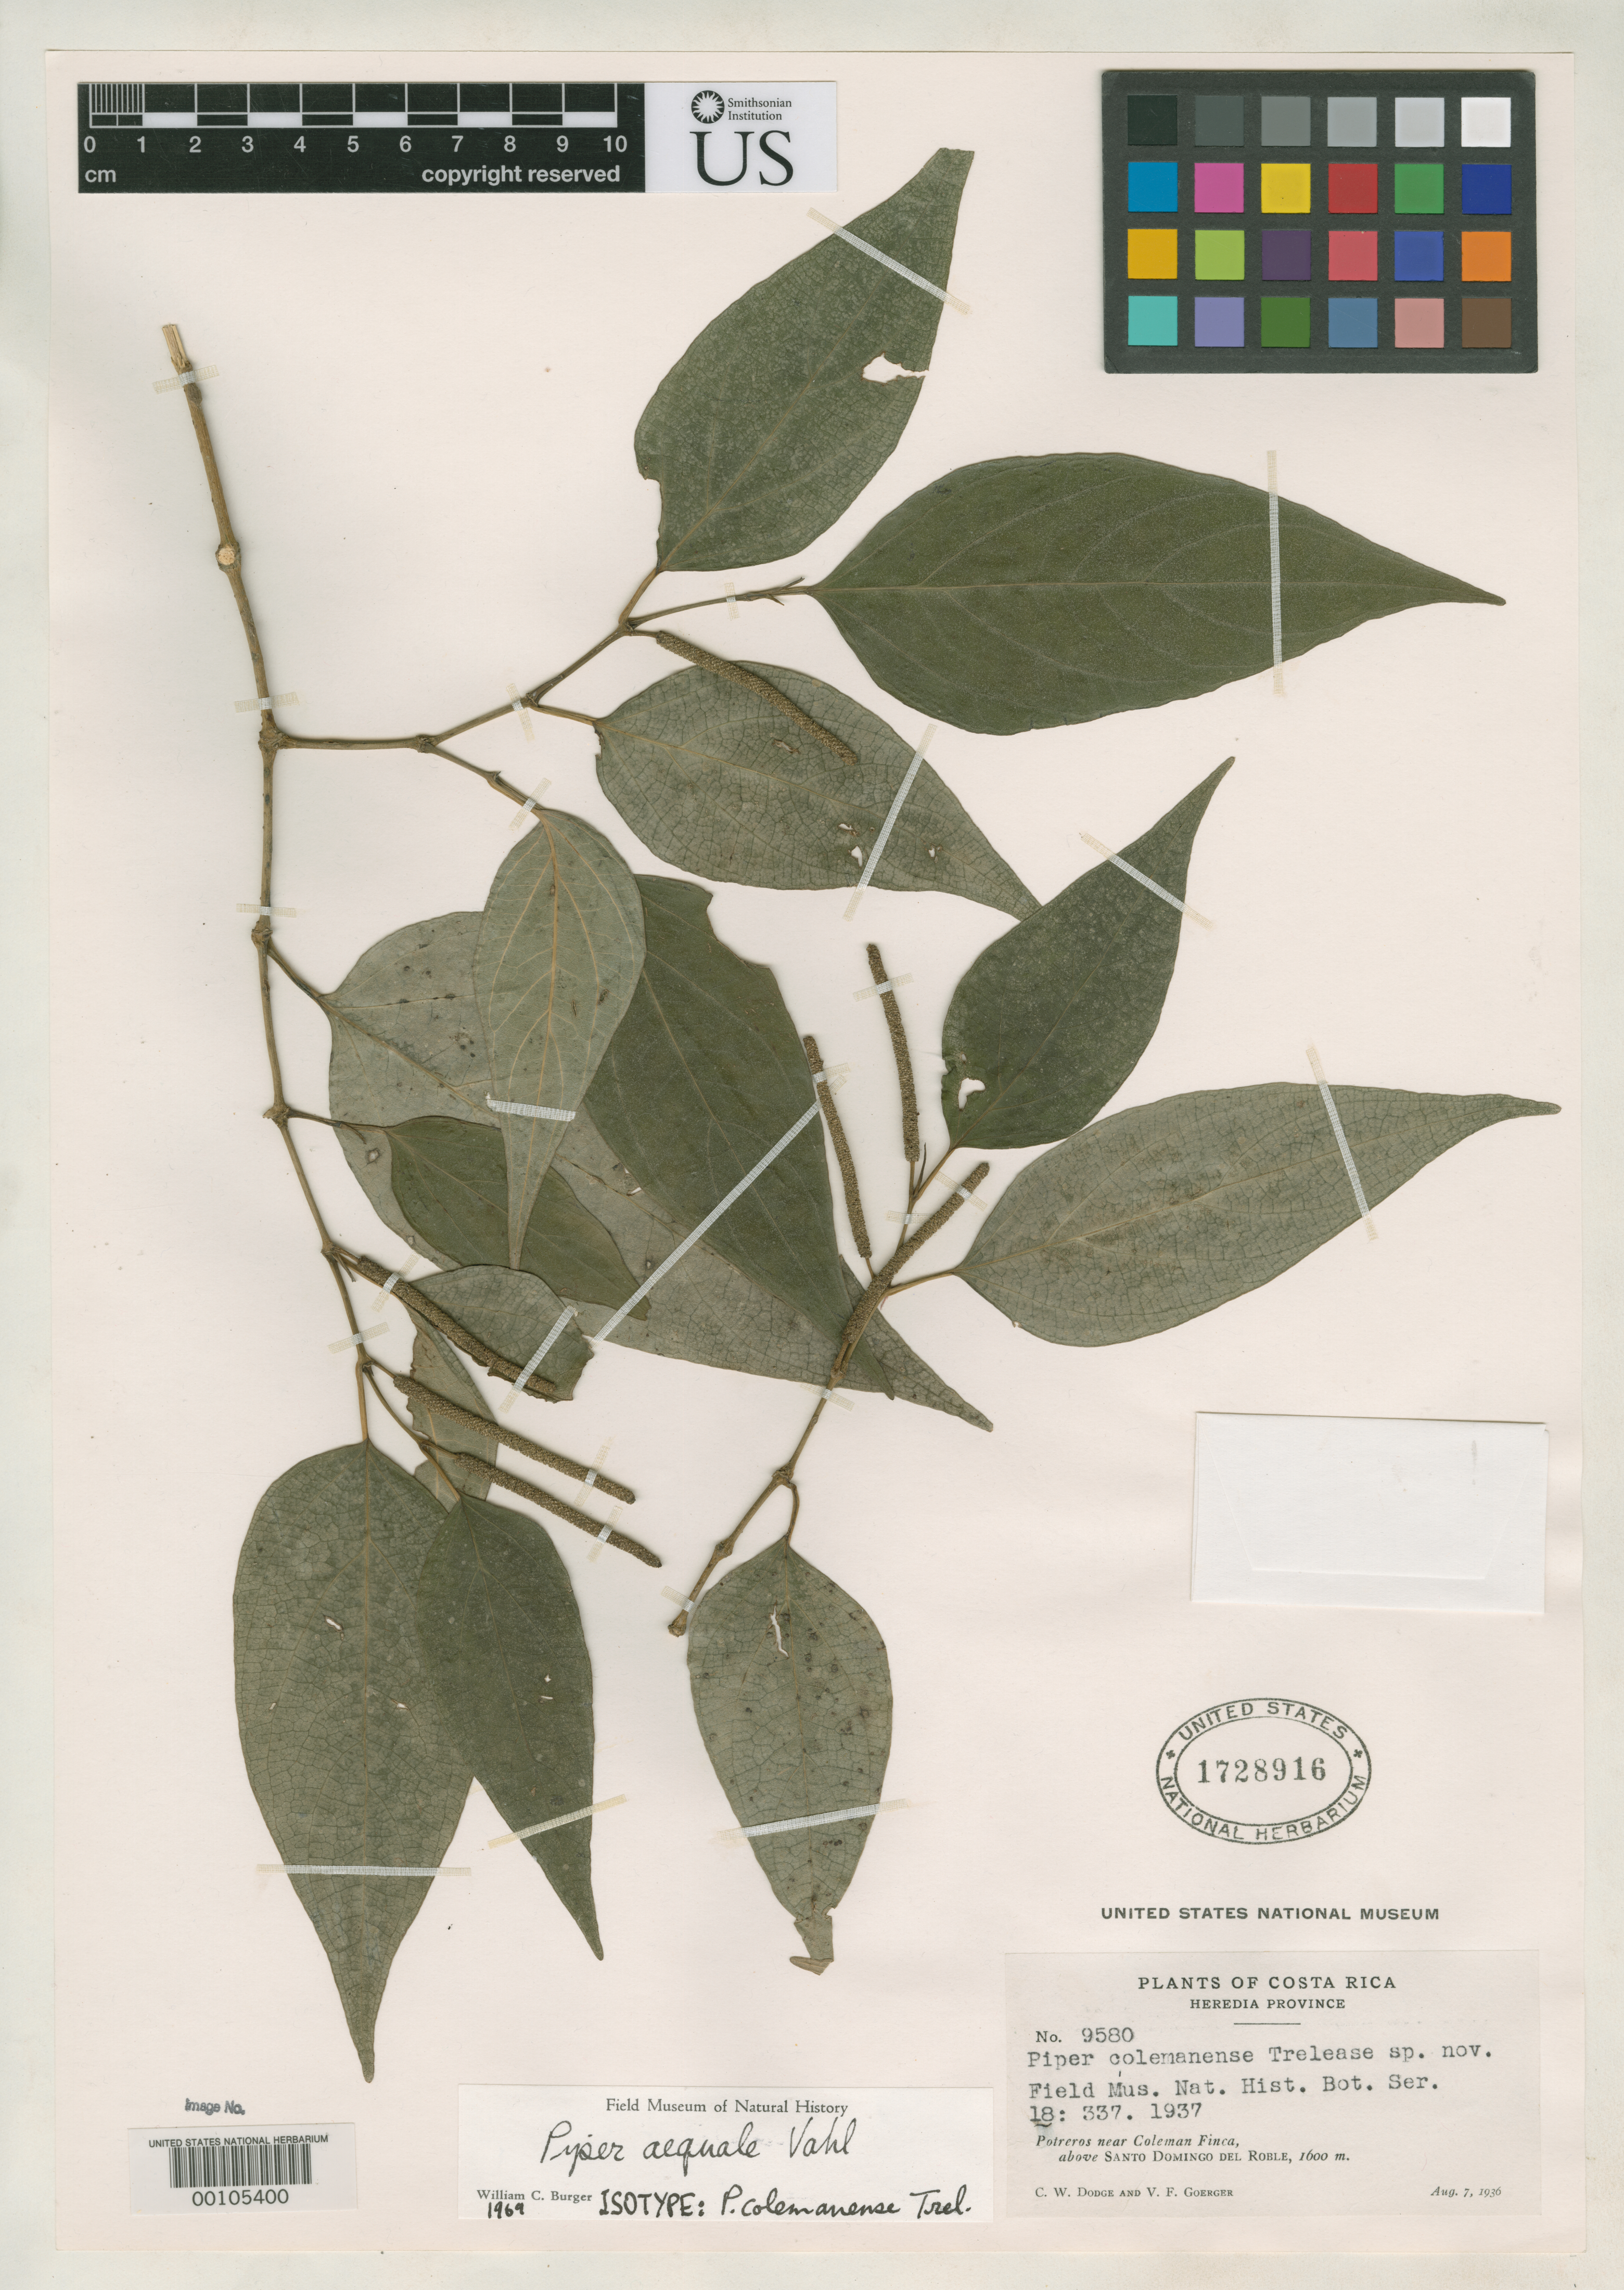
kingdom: Plantae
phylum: Tracheophyta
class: Magnoliopsida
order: Piperales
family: Piperaceae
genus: Piper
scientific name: Piper colemanense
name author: Trel. in Standl.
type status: Isotype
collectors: C. Dodge & V. Goerger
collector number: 9580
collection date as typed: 07 Aug 1936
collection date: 1936-08-07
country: Costa Rica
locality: Potreros near Coleman Finca above Santo Domingo del Roble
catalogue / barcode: US 1728916